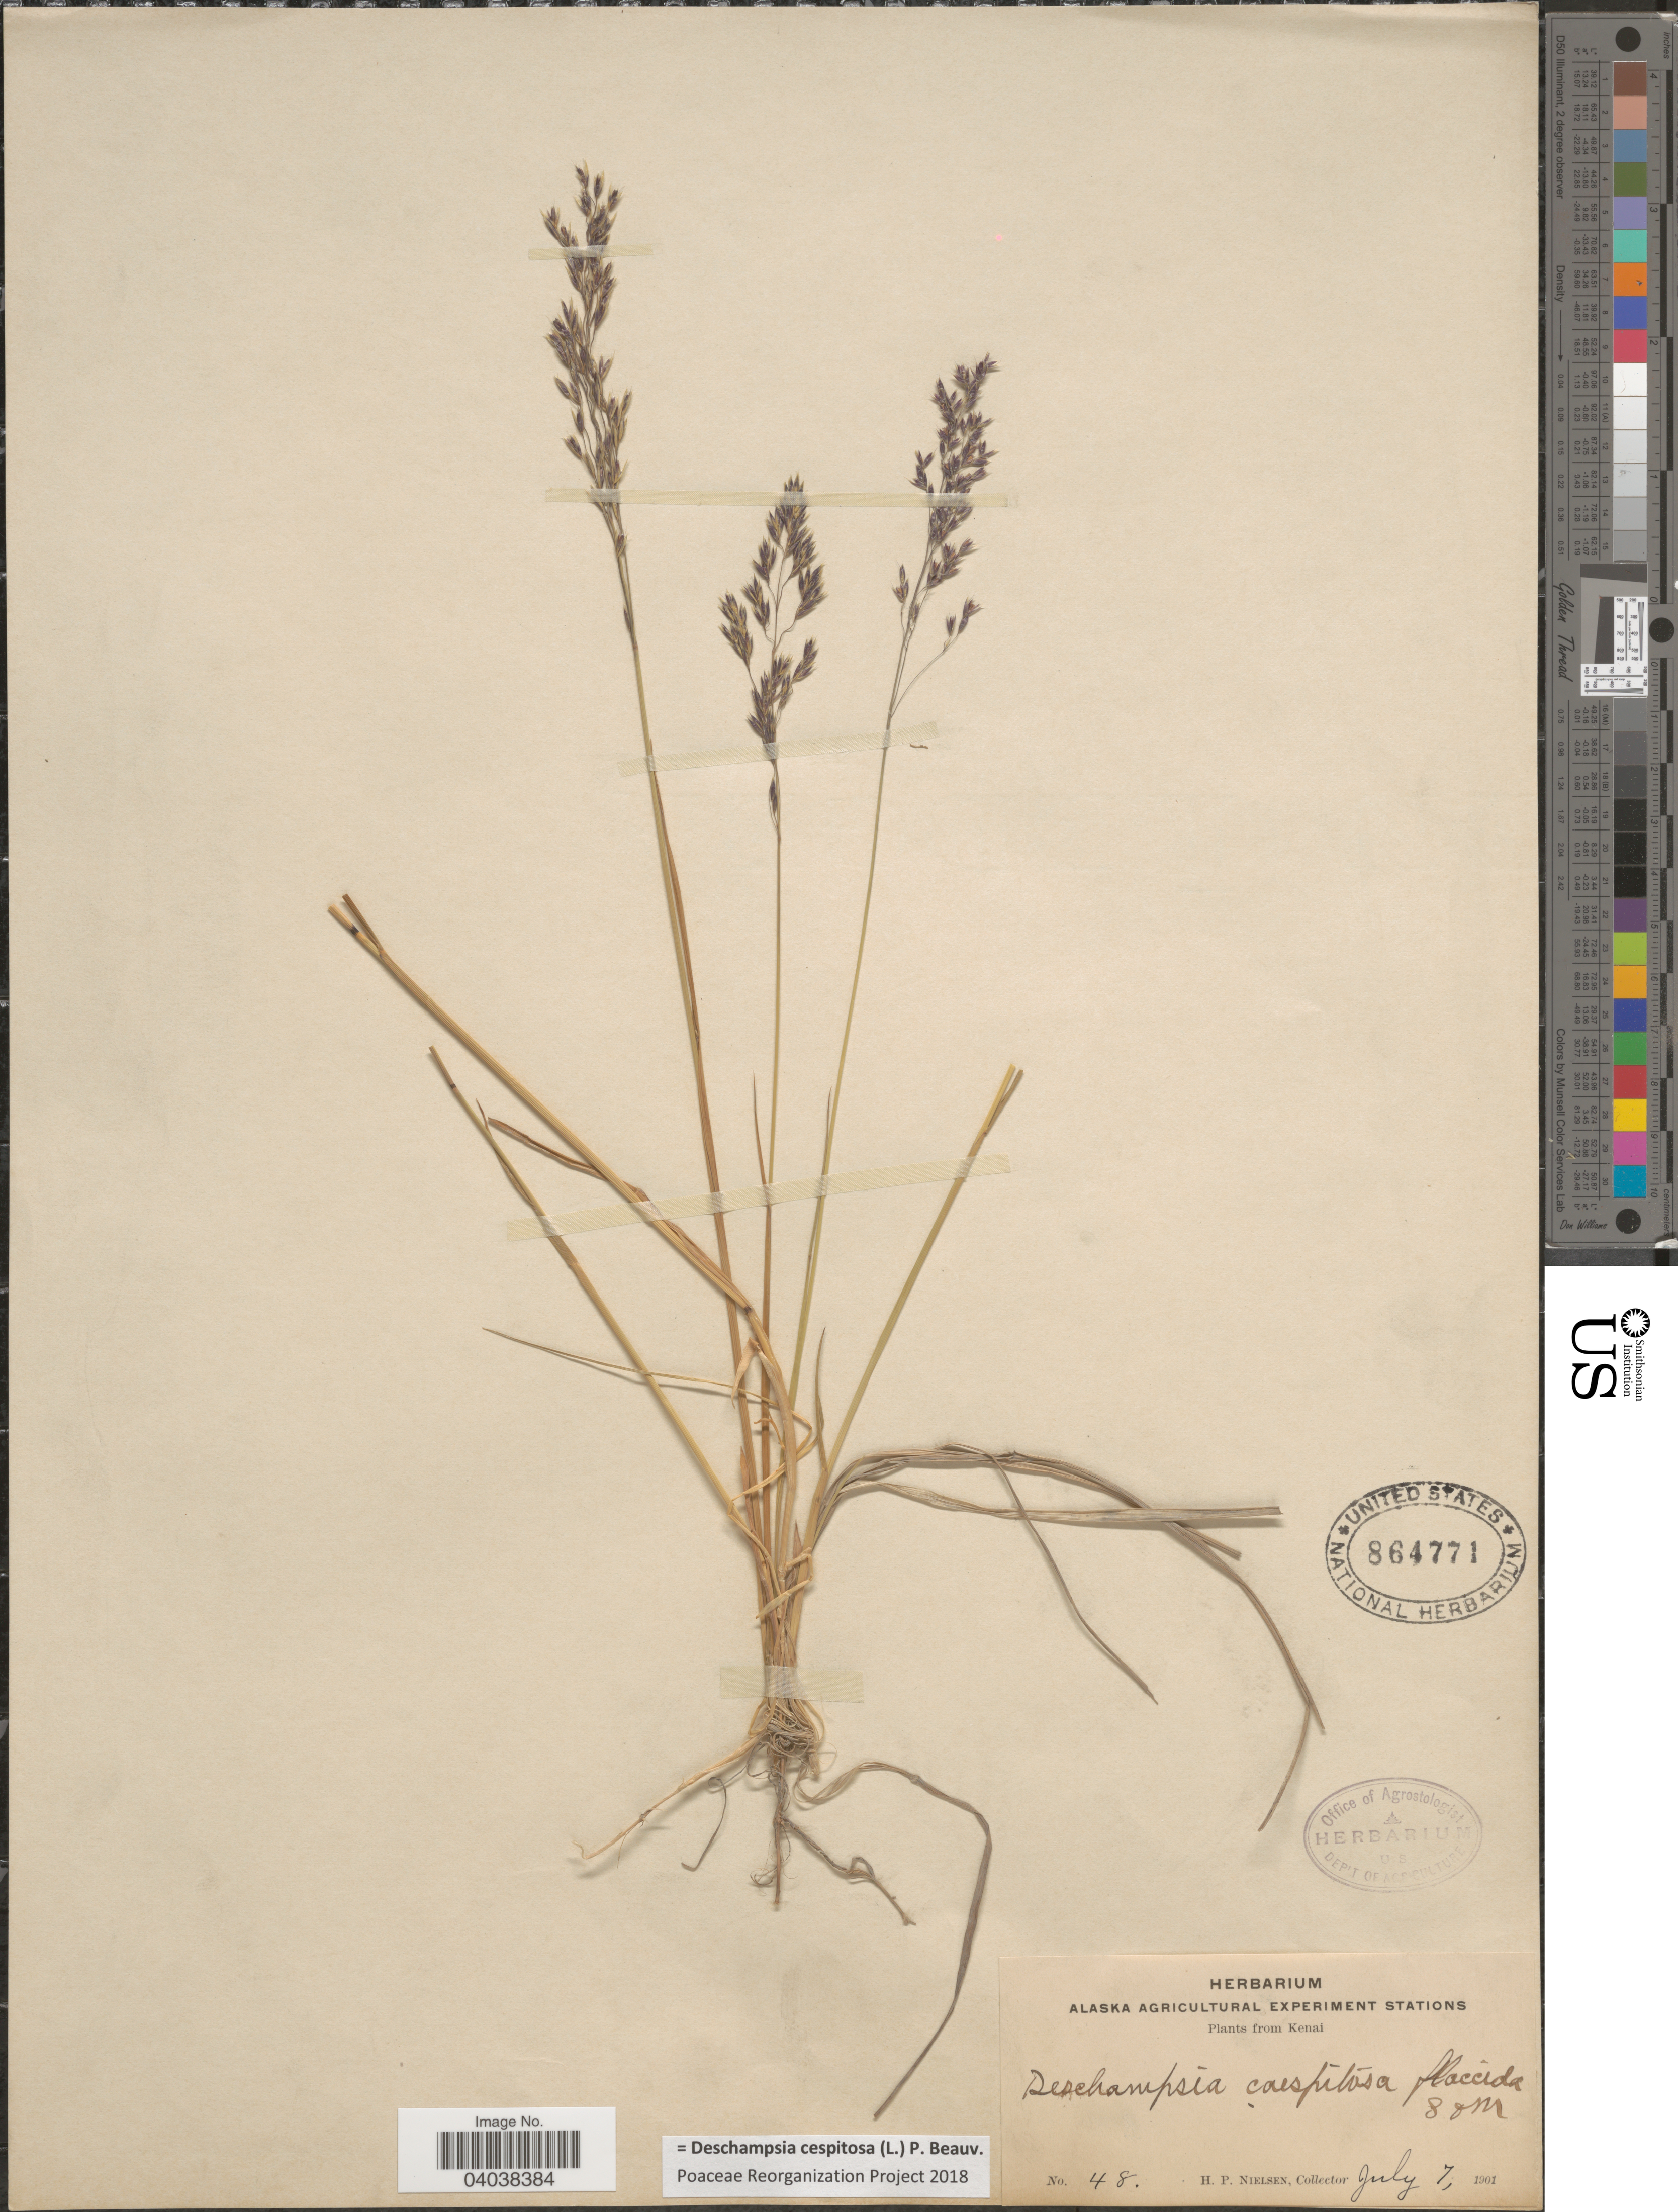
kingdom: Plantae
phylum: Tracheophyta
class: Liliopsida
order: Poales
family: Poaceae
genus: Deschampsia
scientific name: Deschampsia cespitosa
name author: (L.) P. Beauv.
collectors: H. P. Nielsen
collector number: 48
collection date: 1901-07-07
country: United States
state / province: Alaska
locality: Kenai.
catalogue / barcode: US 864771